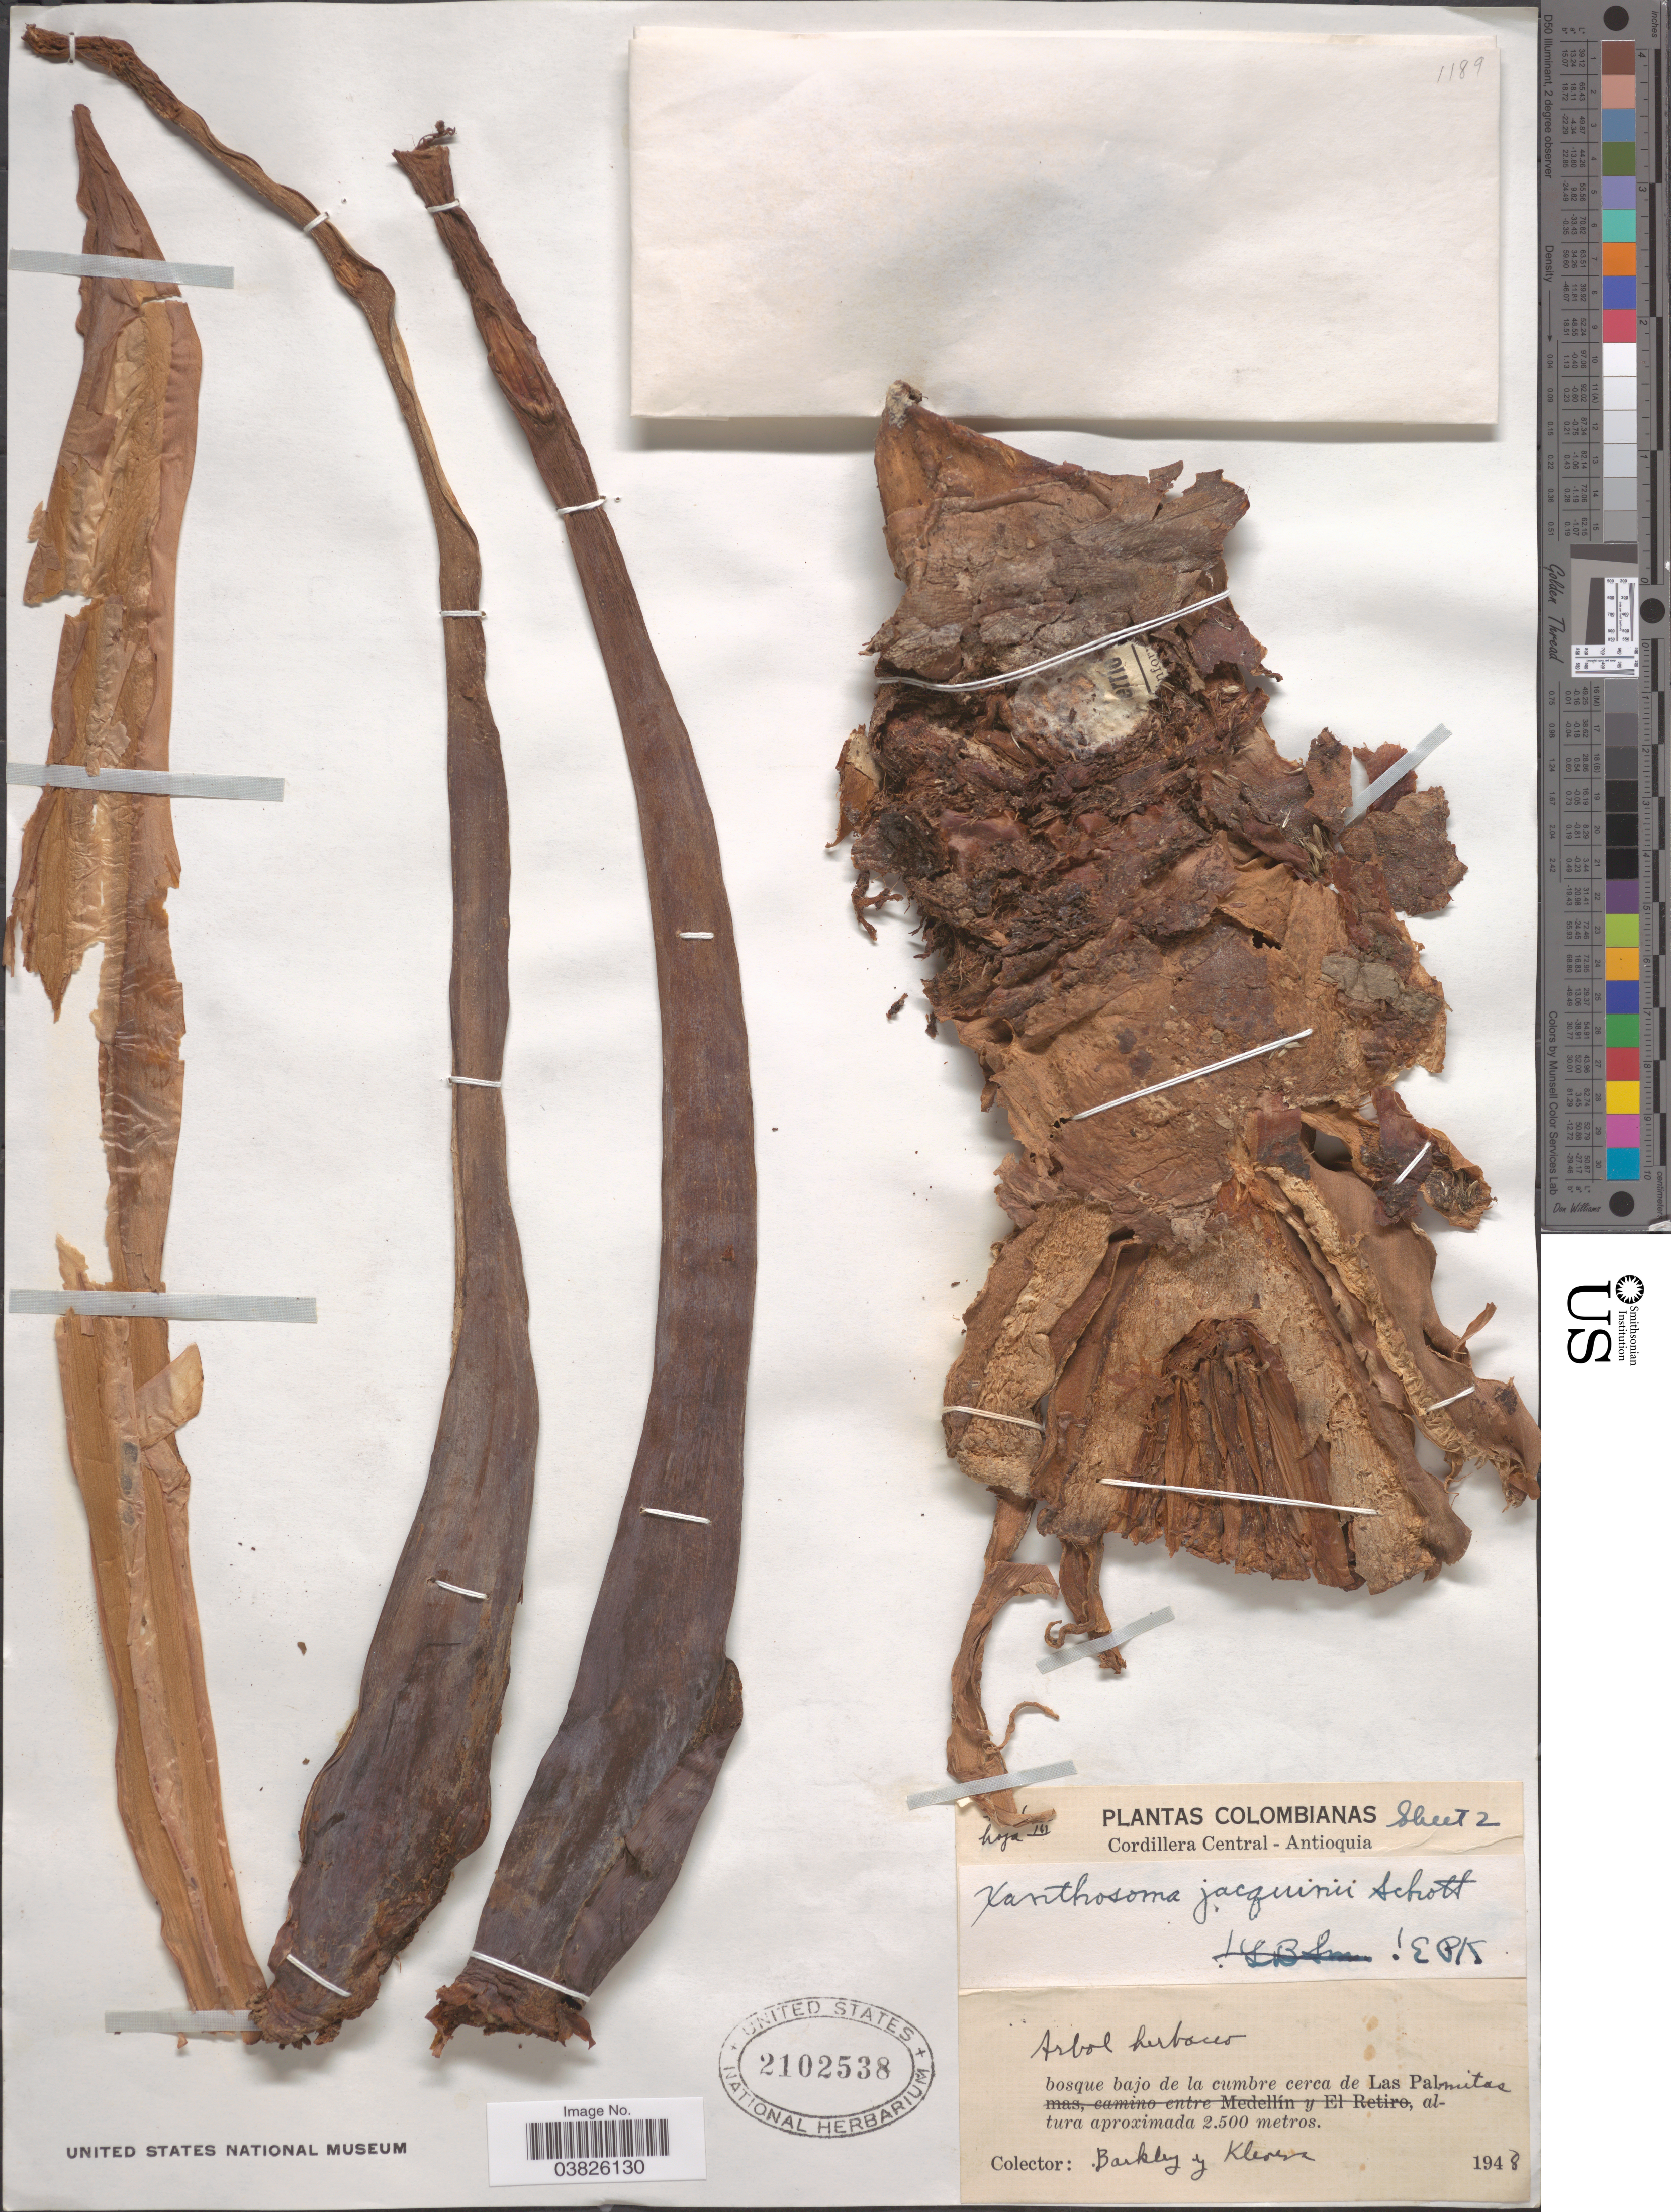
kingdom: Plantae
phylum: Tracheophyta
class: Liliopsida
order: Alismatales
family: Araceae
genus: Xanthosoma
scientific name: Xanthosoma sp.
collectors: -- Barkley & Klevens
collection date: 1948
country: Colombia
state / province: Antioquia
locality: Cordillera Central. Bosque bajo de la cumbre cerca de Las Palmitas.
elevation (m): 2500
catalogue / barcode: US 2102538